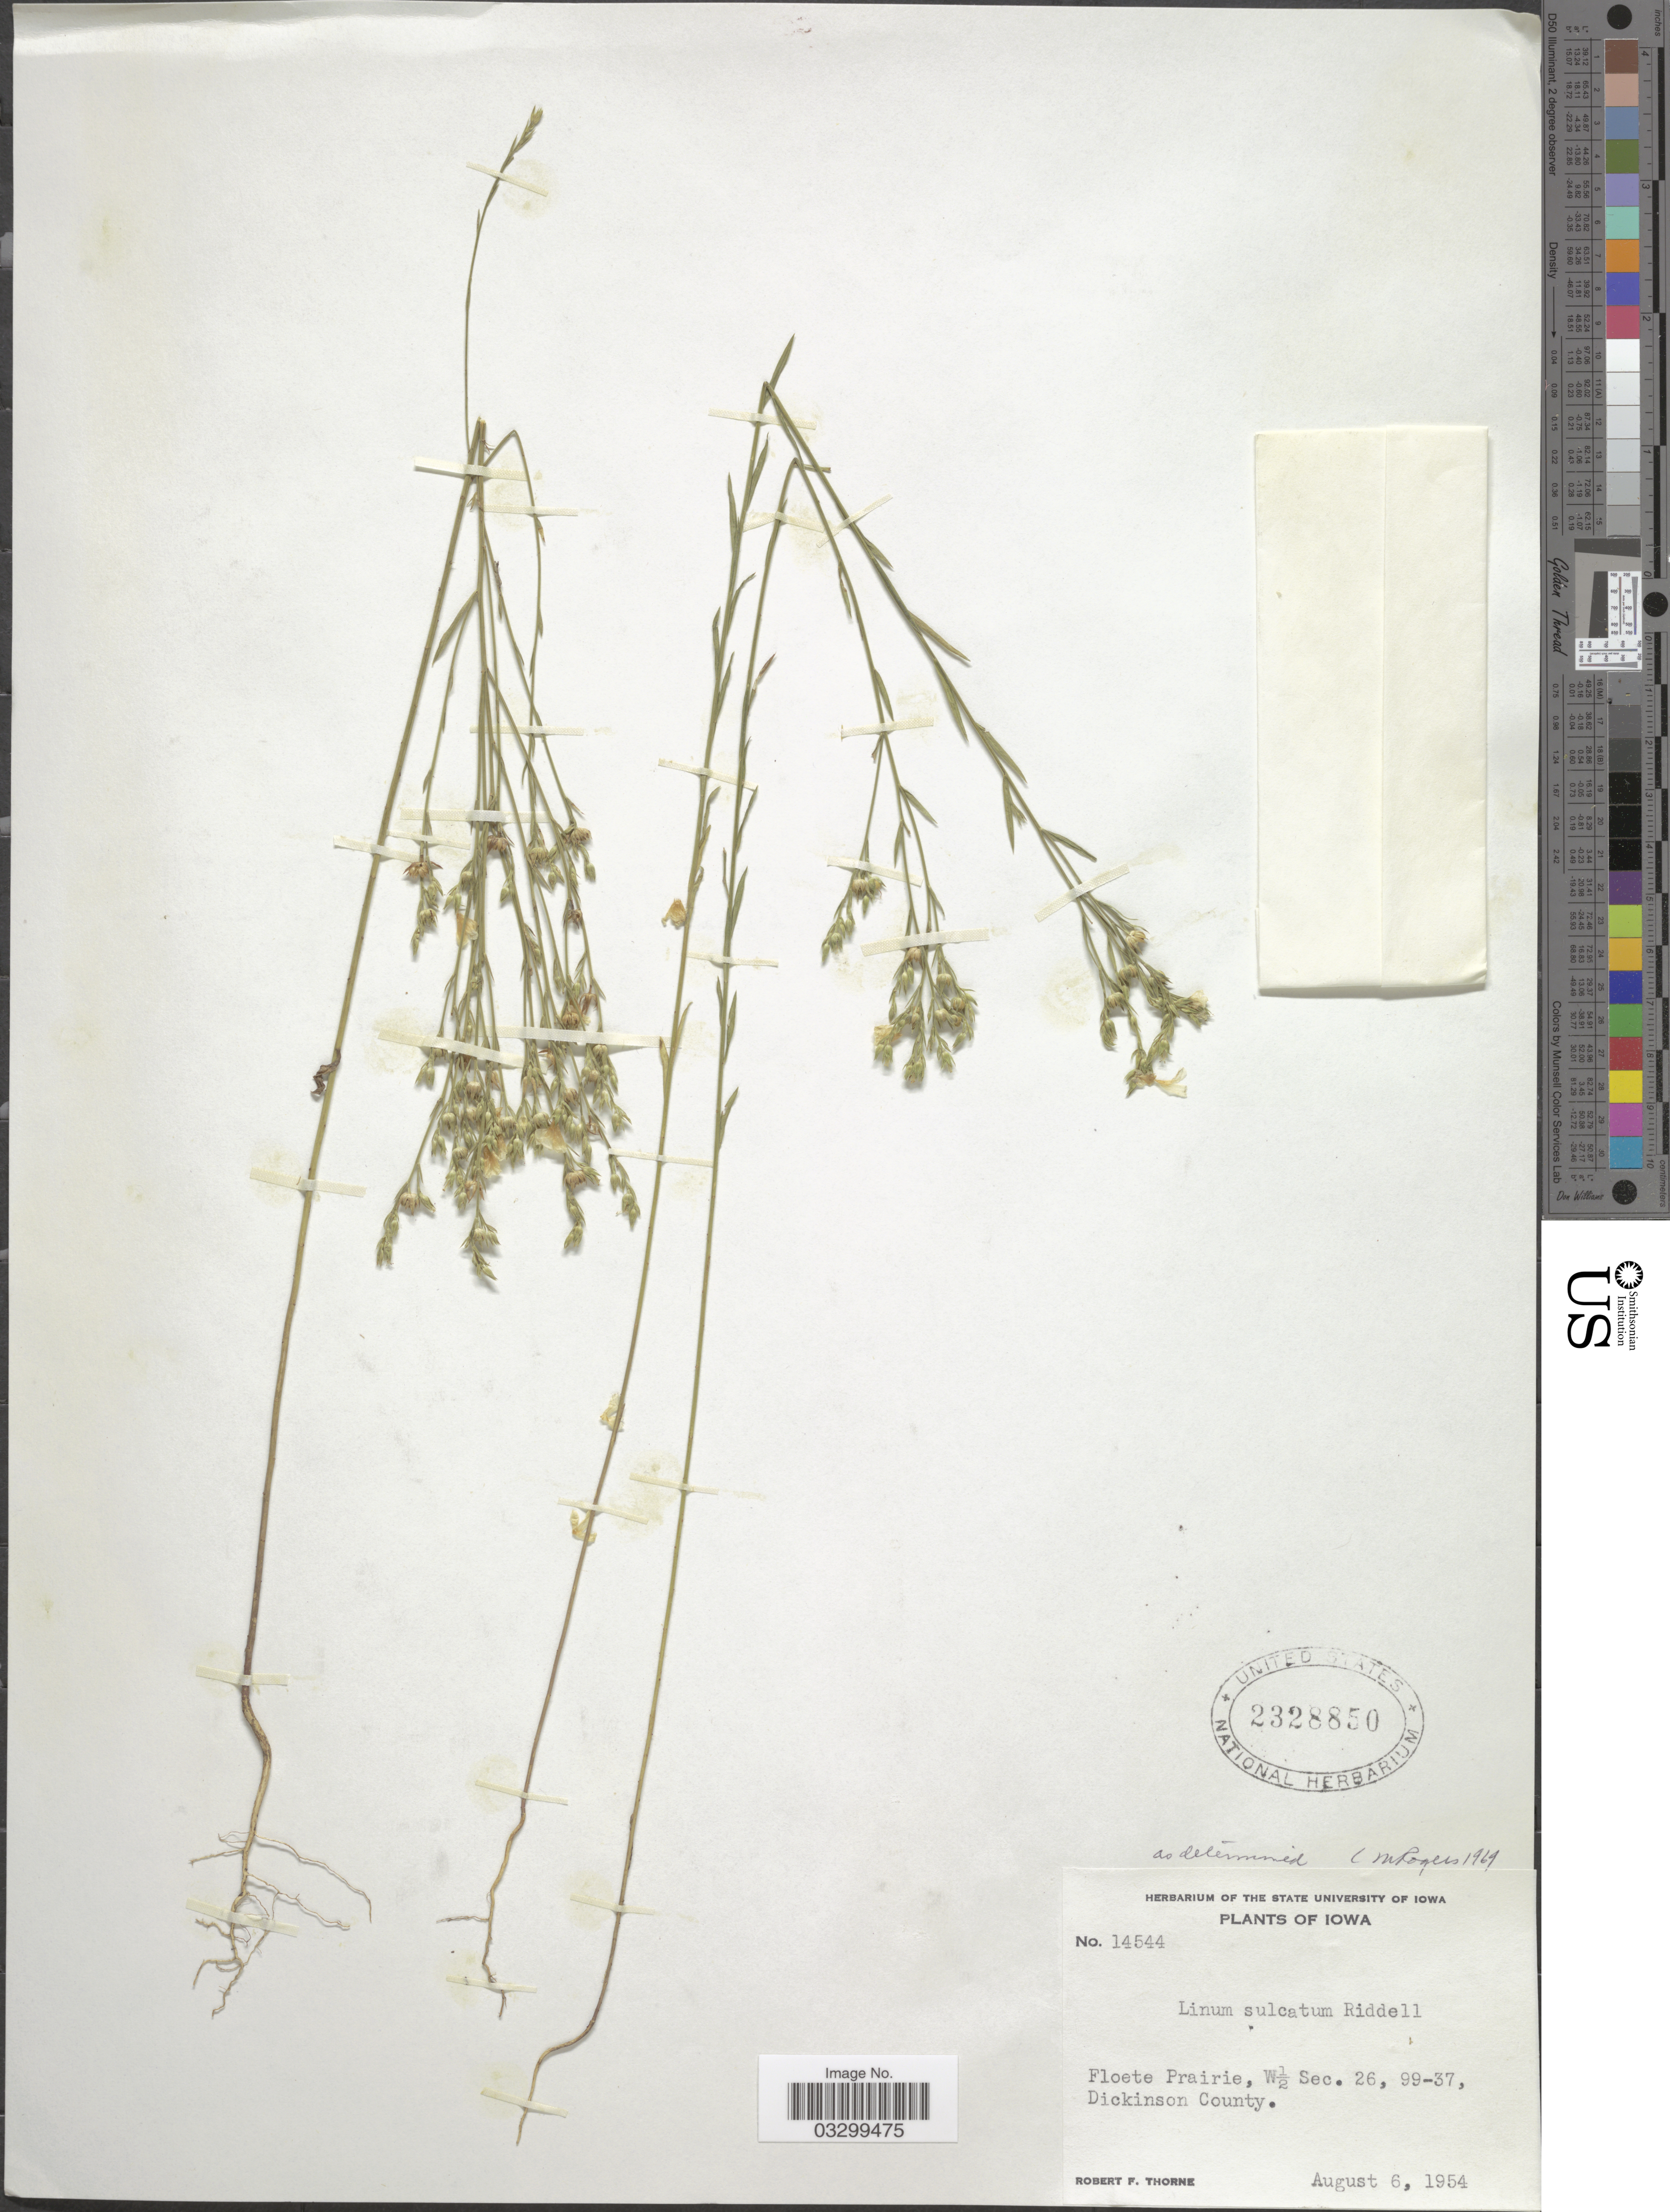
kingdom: Plantae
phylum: Tracheophyta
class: Magnoliopsida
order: Malpighiales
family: Linaceae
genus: Linum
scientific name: Linum sulcatum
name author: Riddell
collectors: R. F. Thorne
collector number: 14544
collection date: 1954-08-06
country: United States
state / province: Iowa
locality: Floete Prairie, W½ Sec. 26, 99-37, Dickinson County.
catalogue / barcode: US 2328850